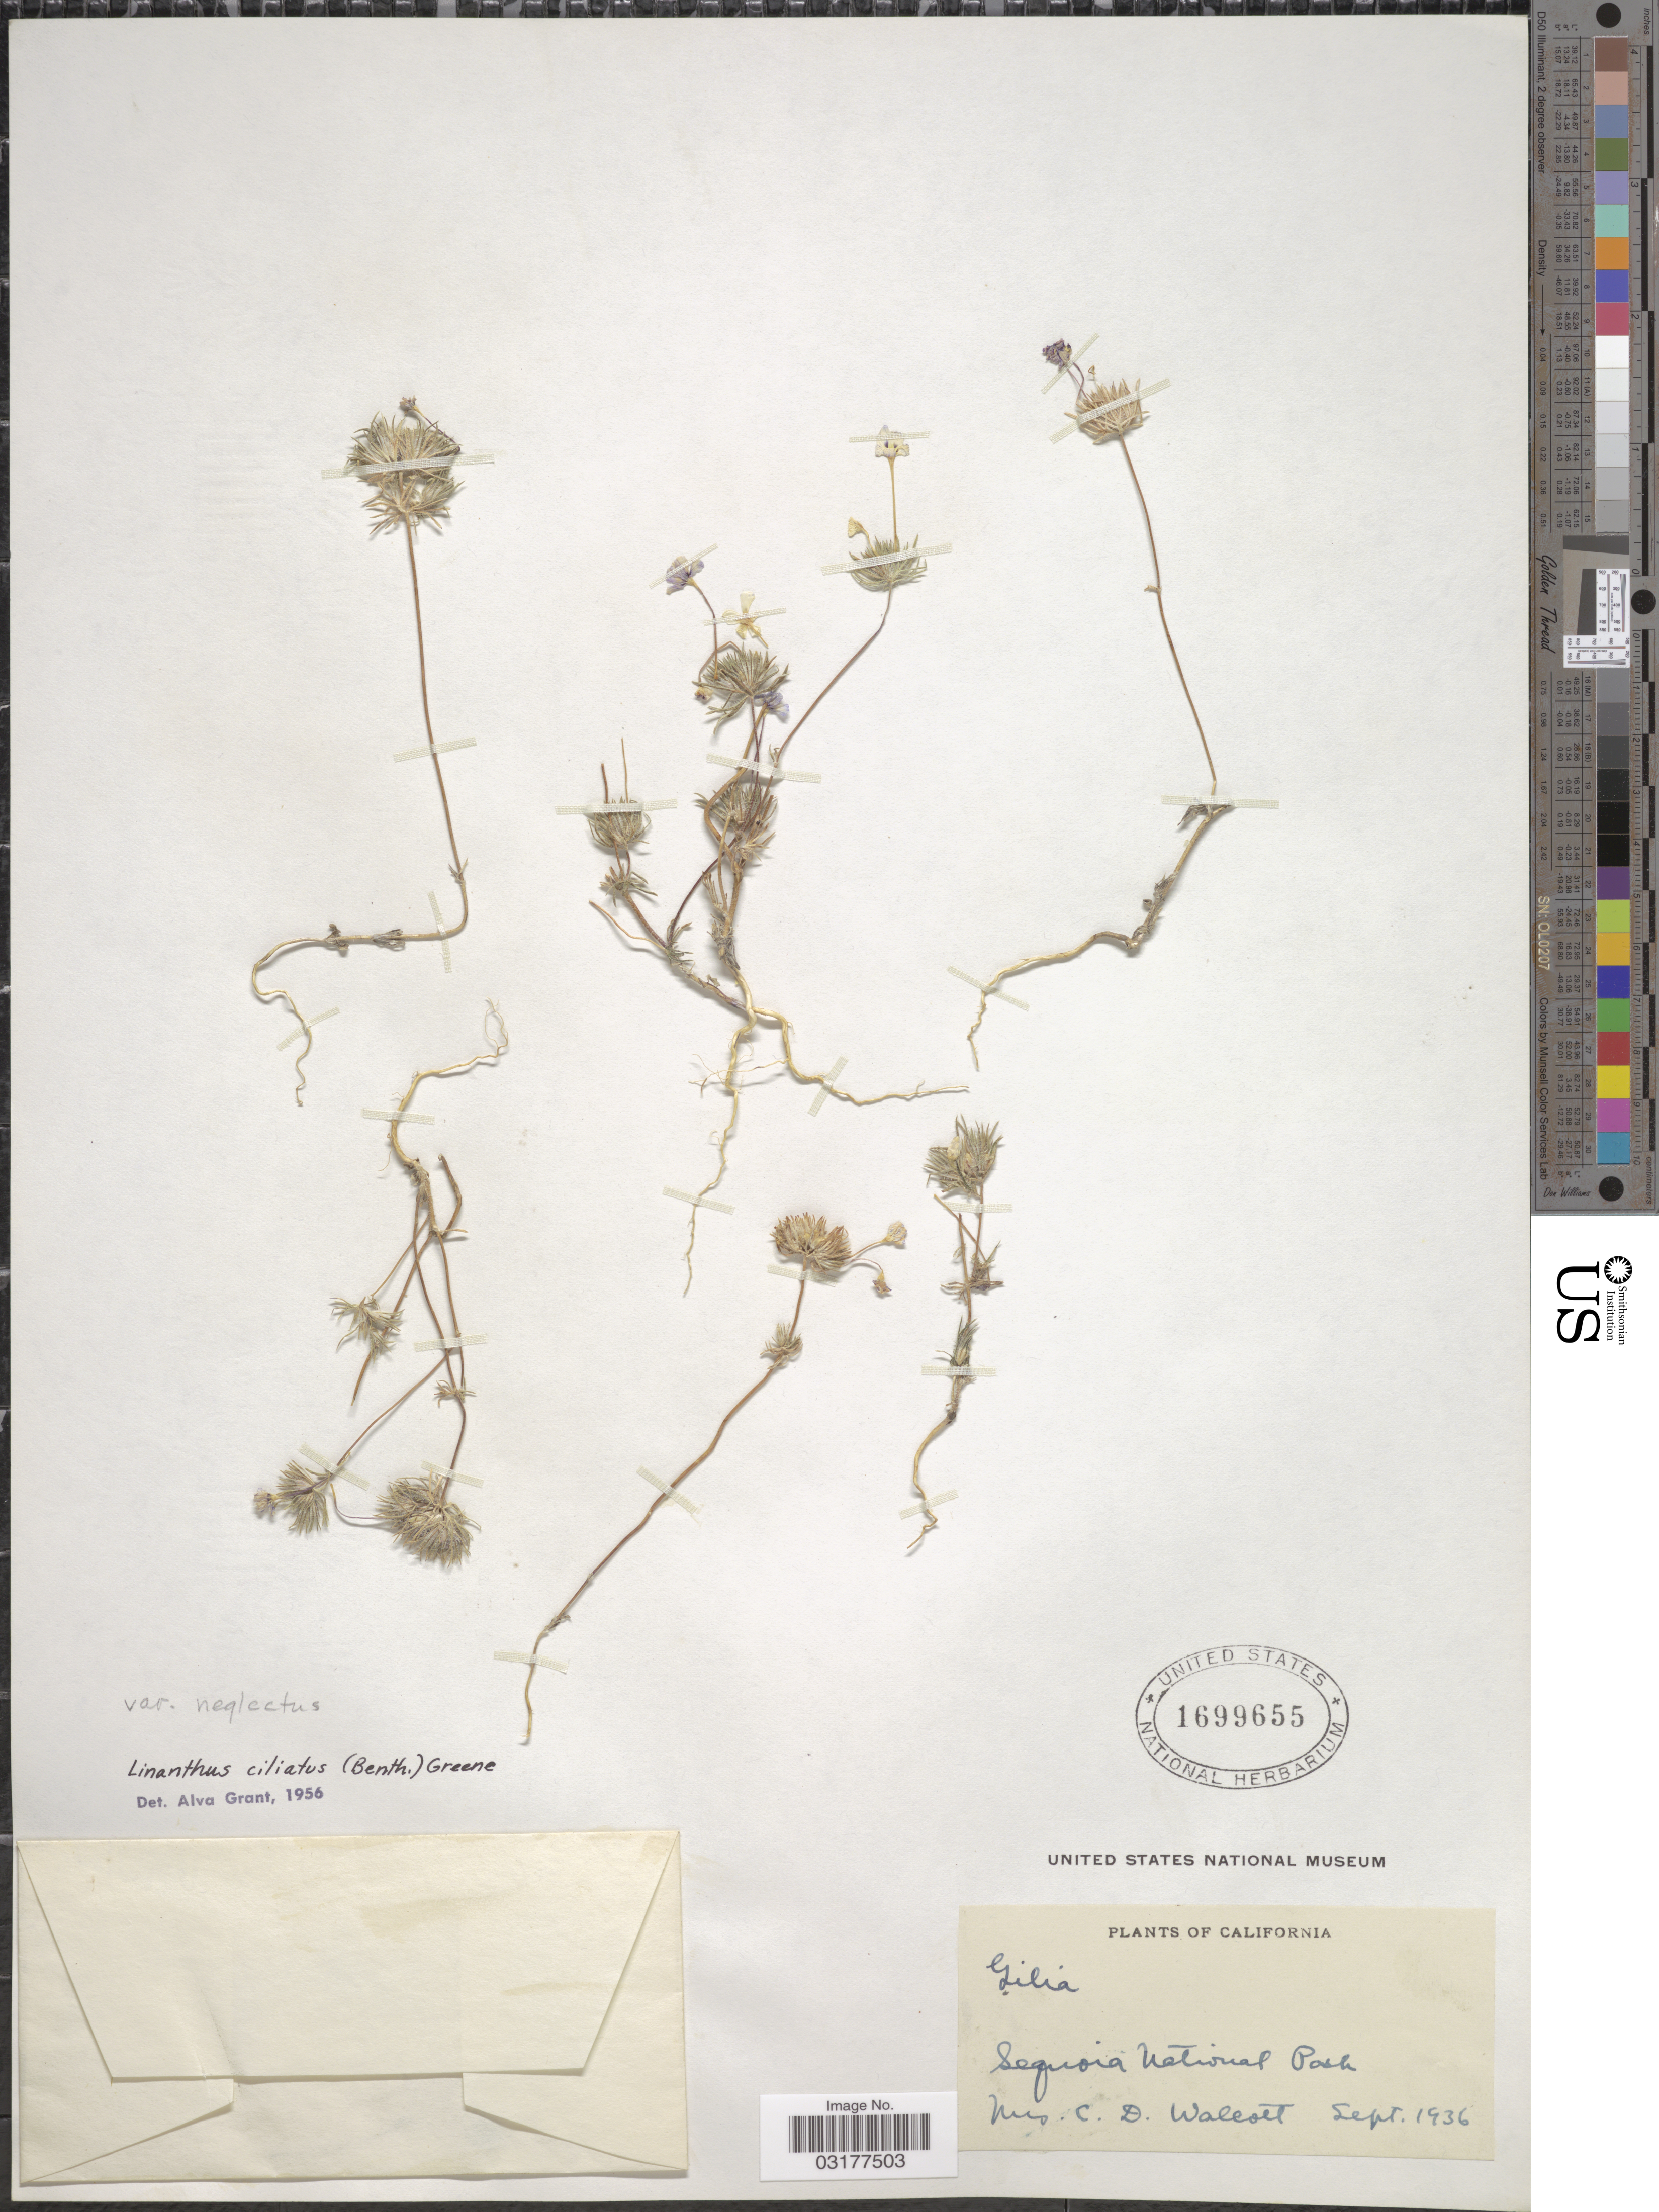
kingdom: Plantae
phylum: Tracheophyta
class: Magnoliopsida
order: Ericales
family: Polemoniaceae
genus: Leptosiphon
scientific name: Leptosiphon ciliatus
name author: (Benth.) Jeps.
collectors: C. Walcott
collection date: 1936-09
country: United States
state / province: California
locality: Seguoia National Park.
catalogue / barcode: US 1699655